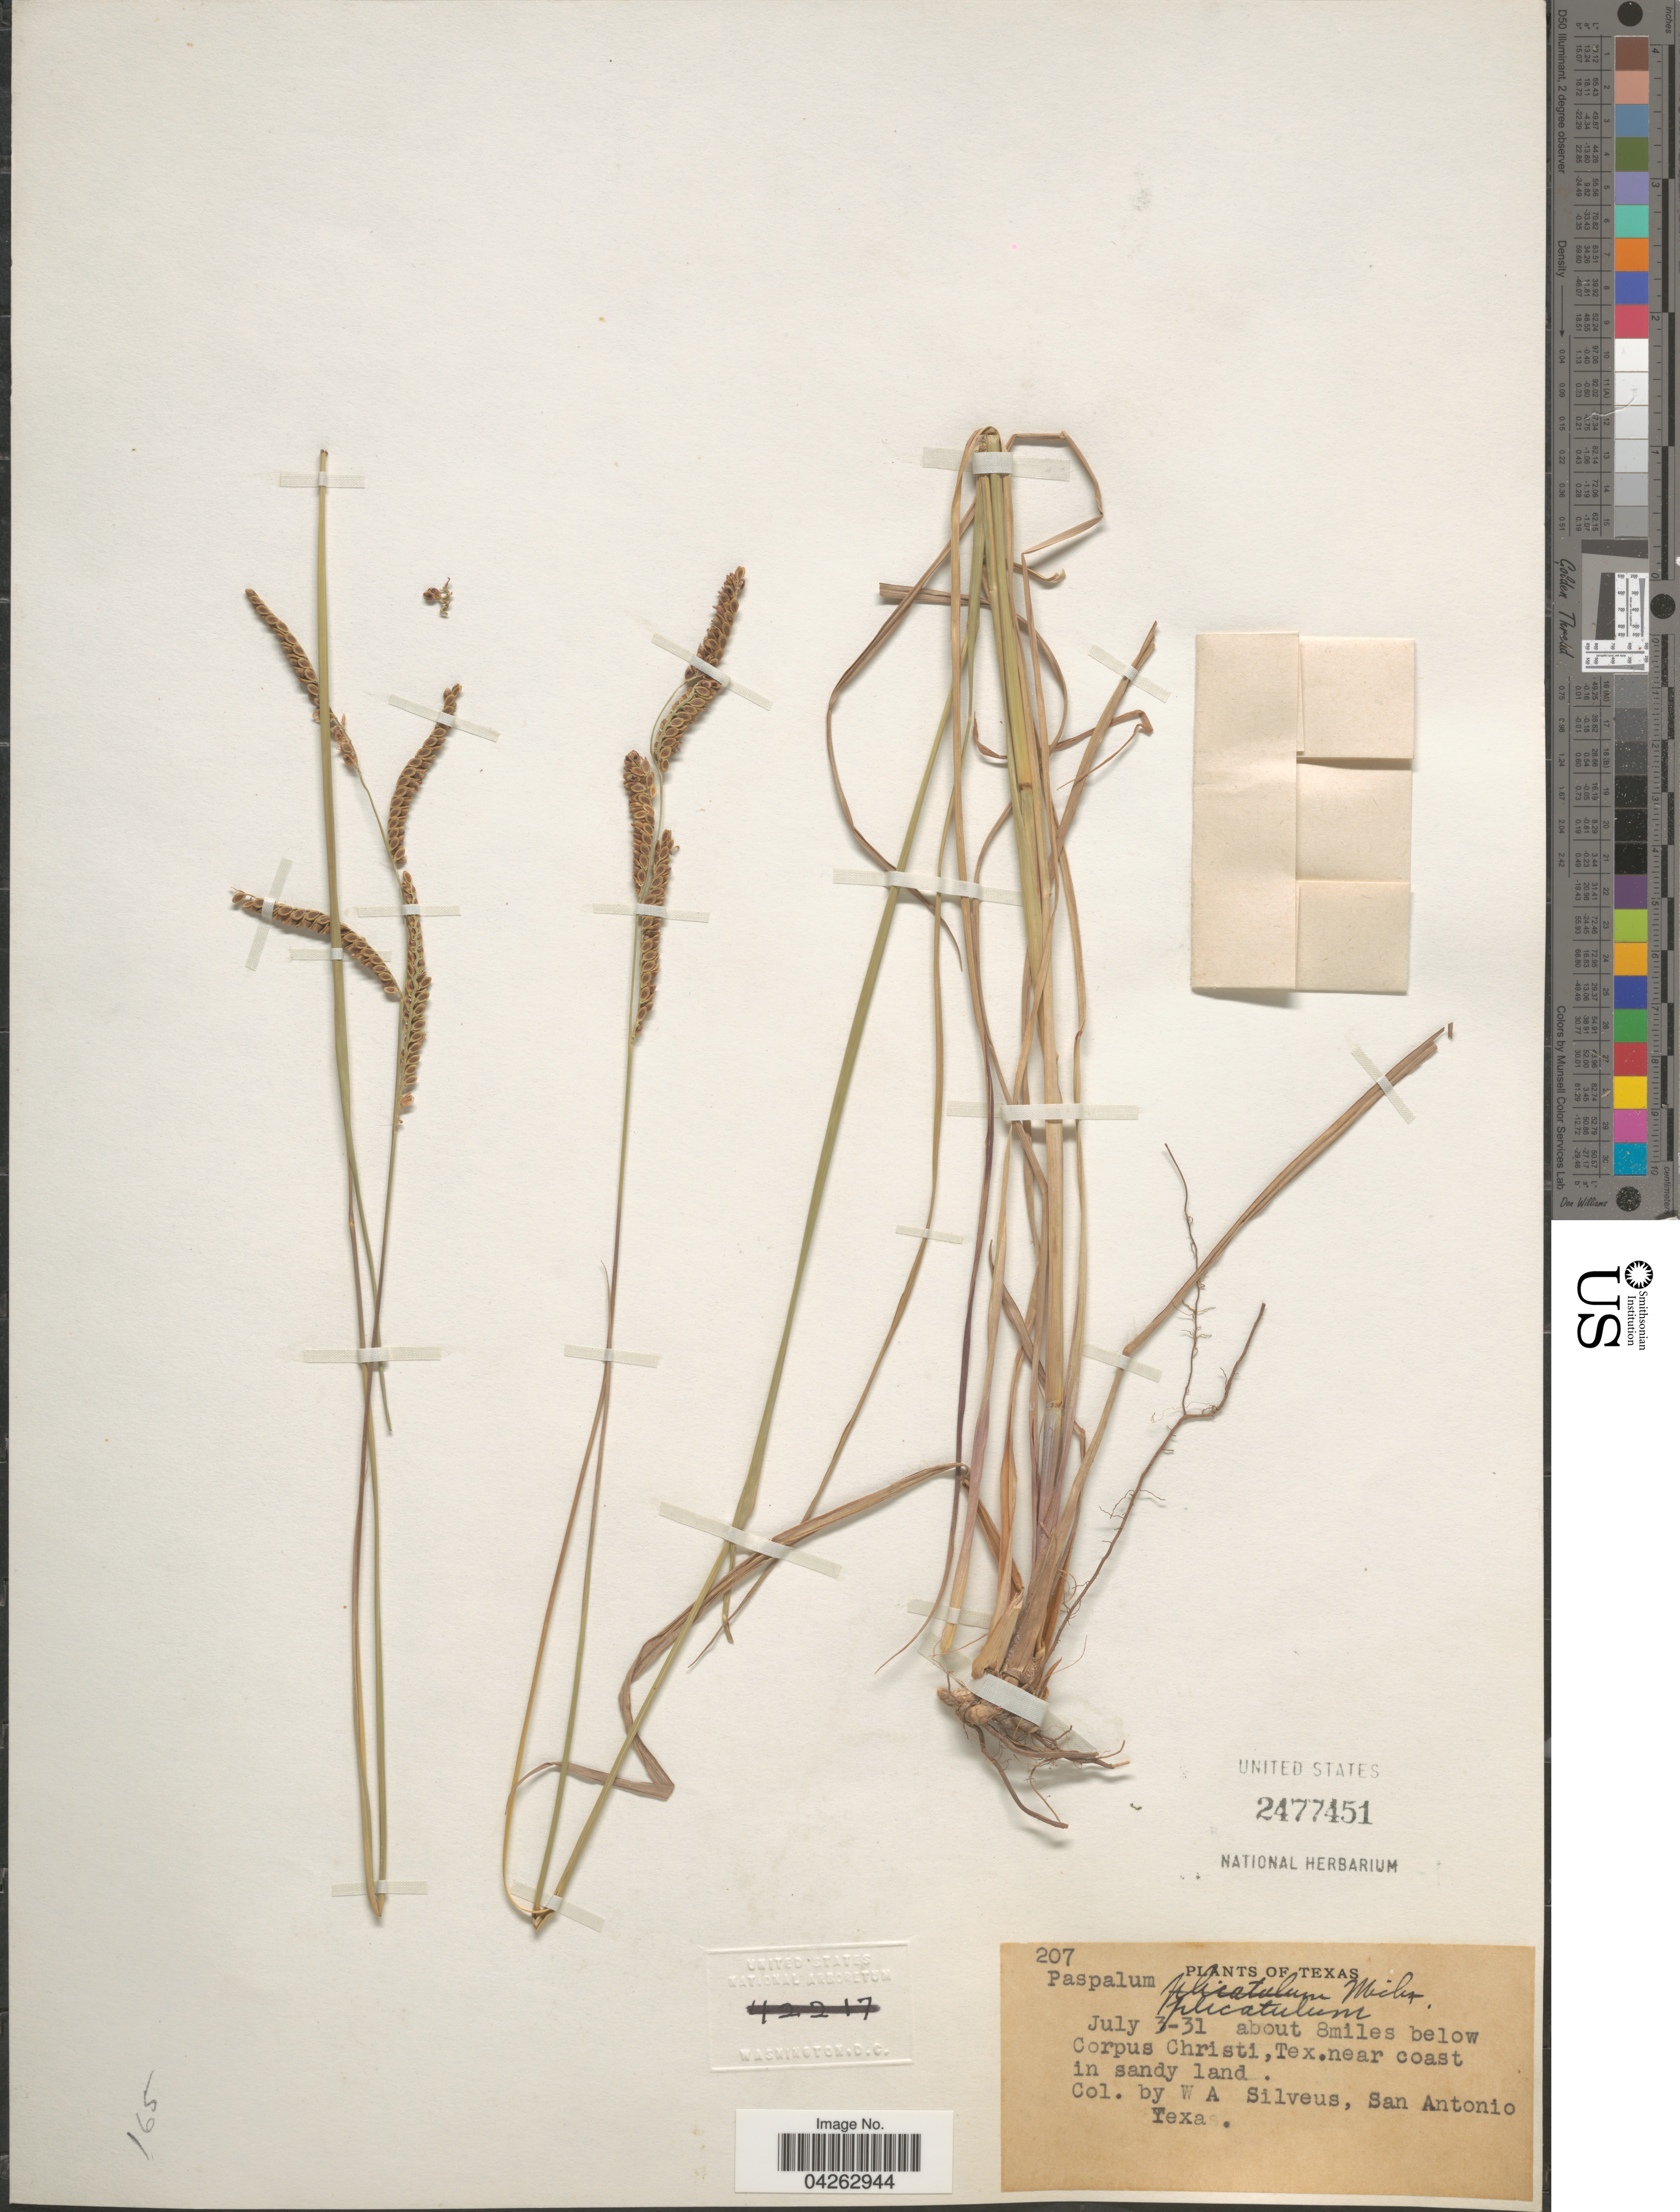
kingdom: Plantae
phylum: Tracheophyta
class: Liliopsida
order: Poales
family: Poaceae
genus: Paspalum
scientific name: Paspalum plicatulum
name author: Michx.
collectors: W. Silveus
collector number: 207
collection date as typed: Transcribed d/m/y: 3/7/31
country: United States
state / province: Texas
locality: About 8miles below Corpus Christi, near coast.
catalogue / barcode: US 2477451